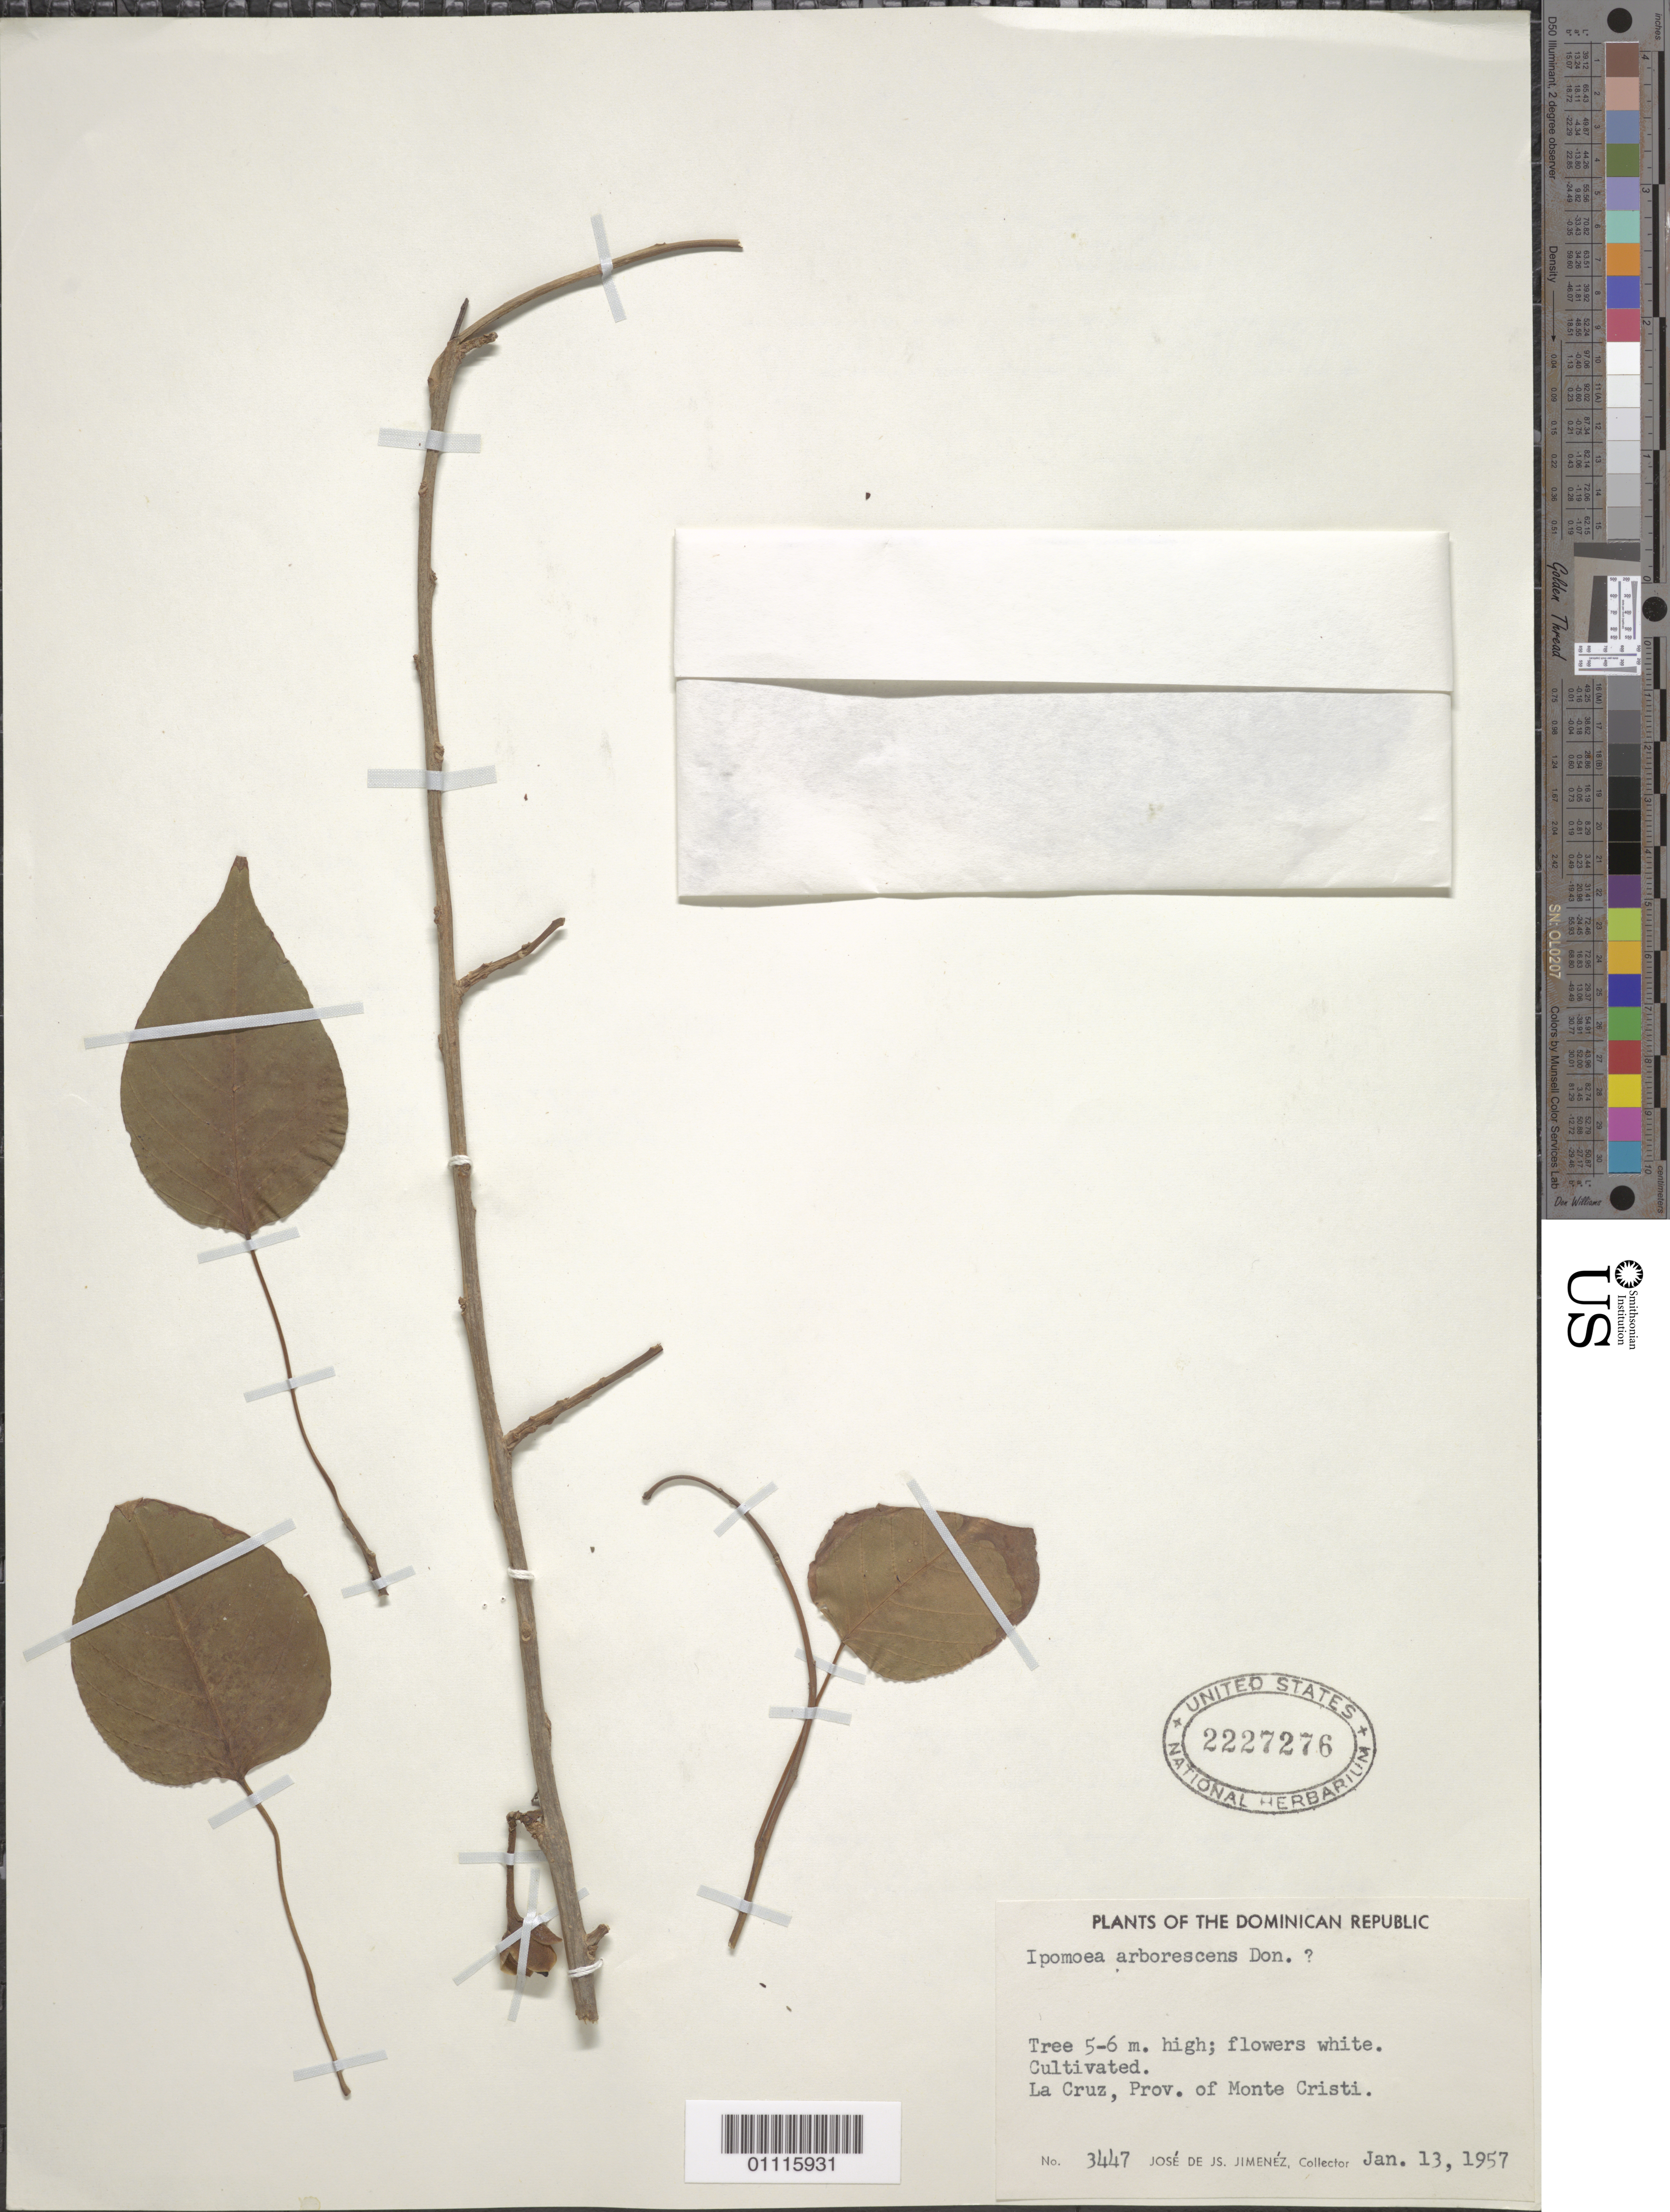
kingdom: Plantae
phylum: Tracheophyta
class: Magnoliopsida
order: Solanales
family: Convolvulaceae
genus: Ipomoea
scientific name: Ipomoea sp.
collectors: J. J. Jiménez Almonte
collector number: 3447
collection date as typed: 13 Jan 1957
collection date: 1957-01-13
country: Dominican Republic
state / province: Monte Cristi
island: Hispaniola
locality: La Cruz.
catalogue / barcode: US 2227276